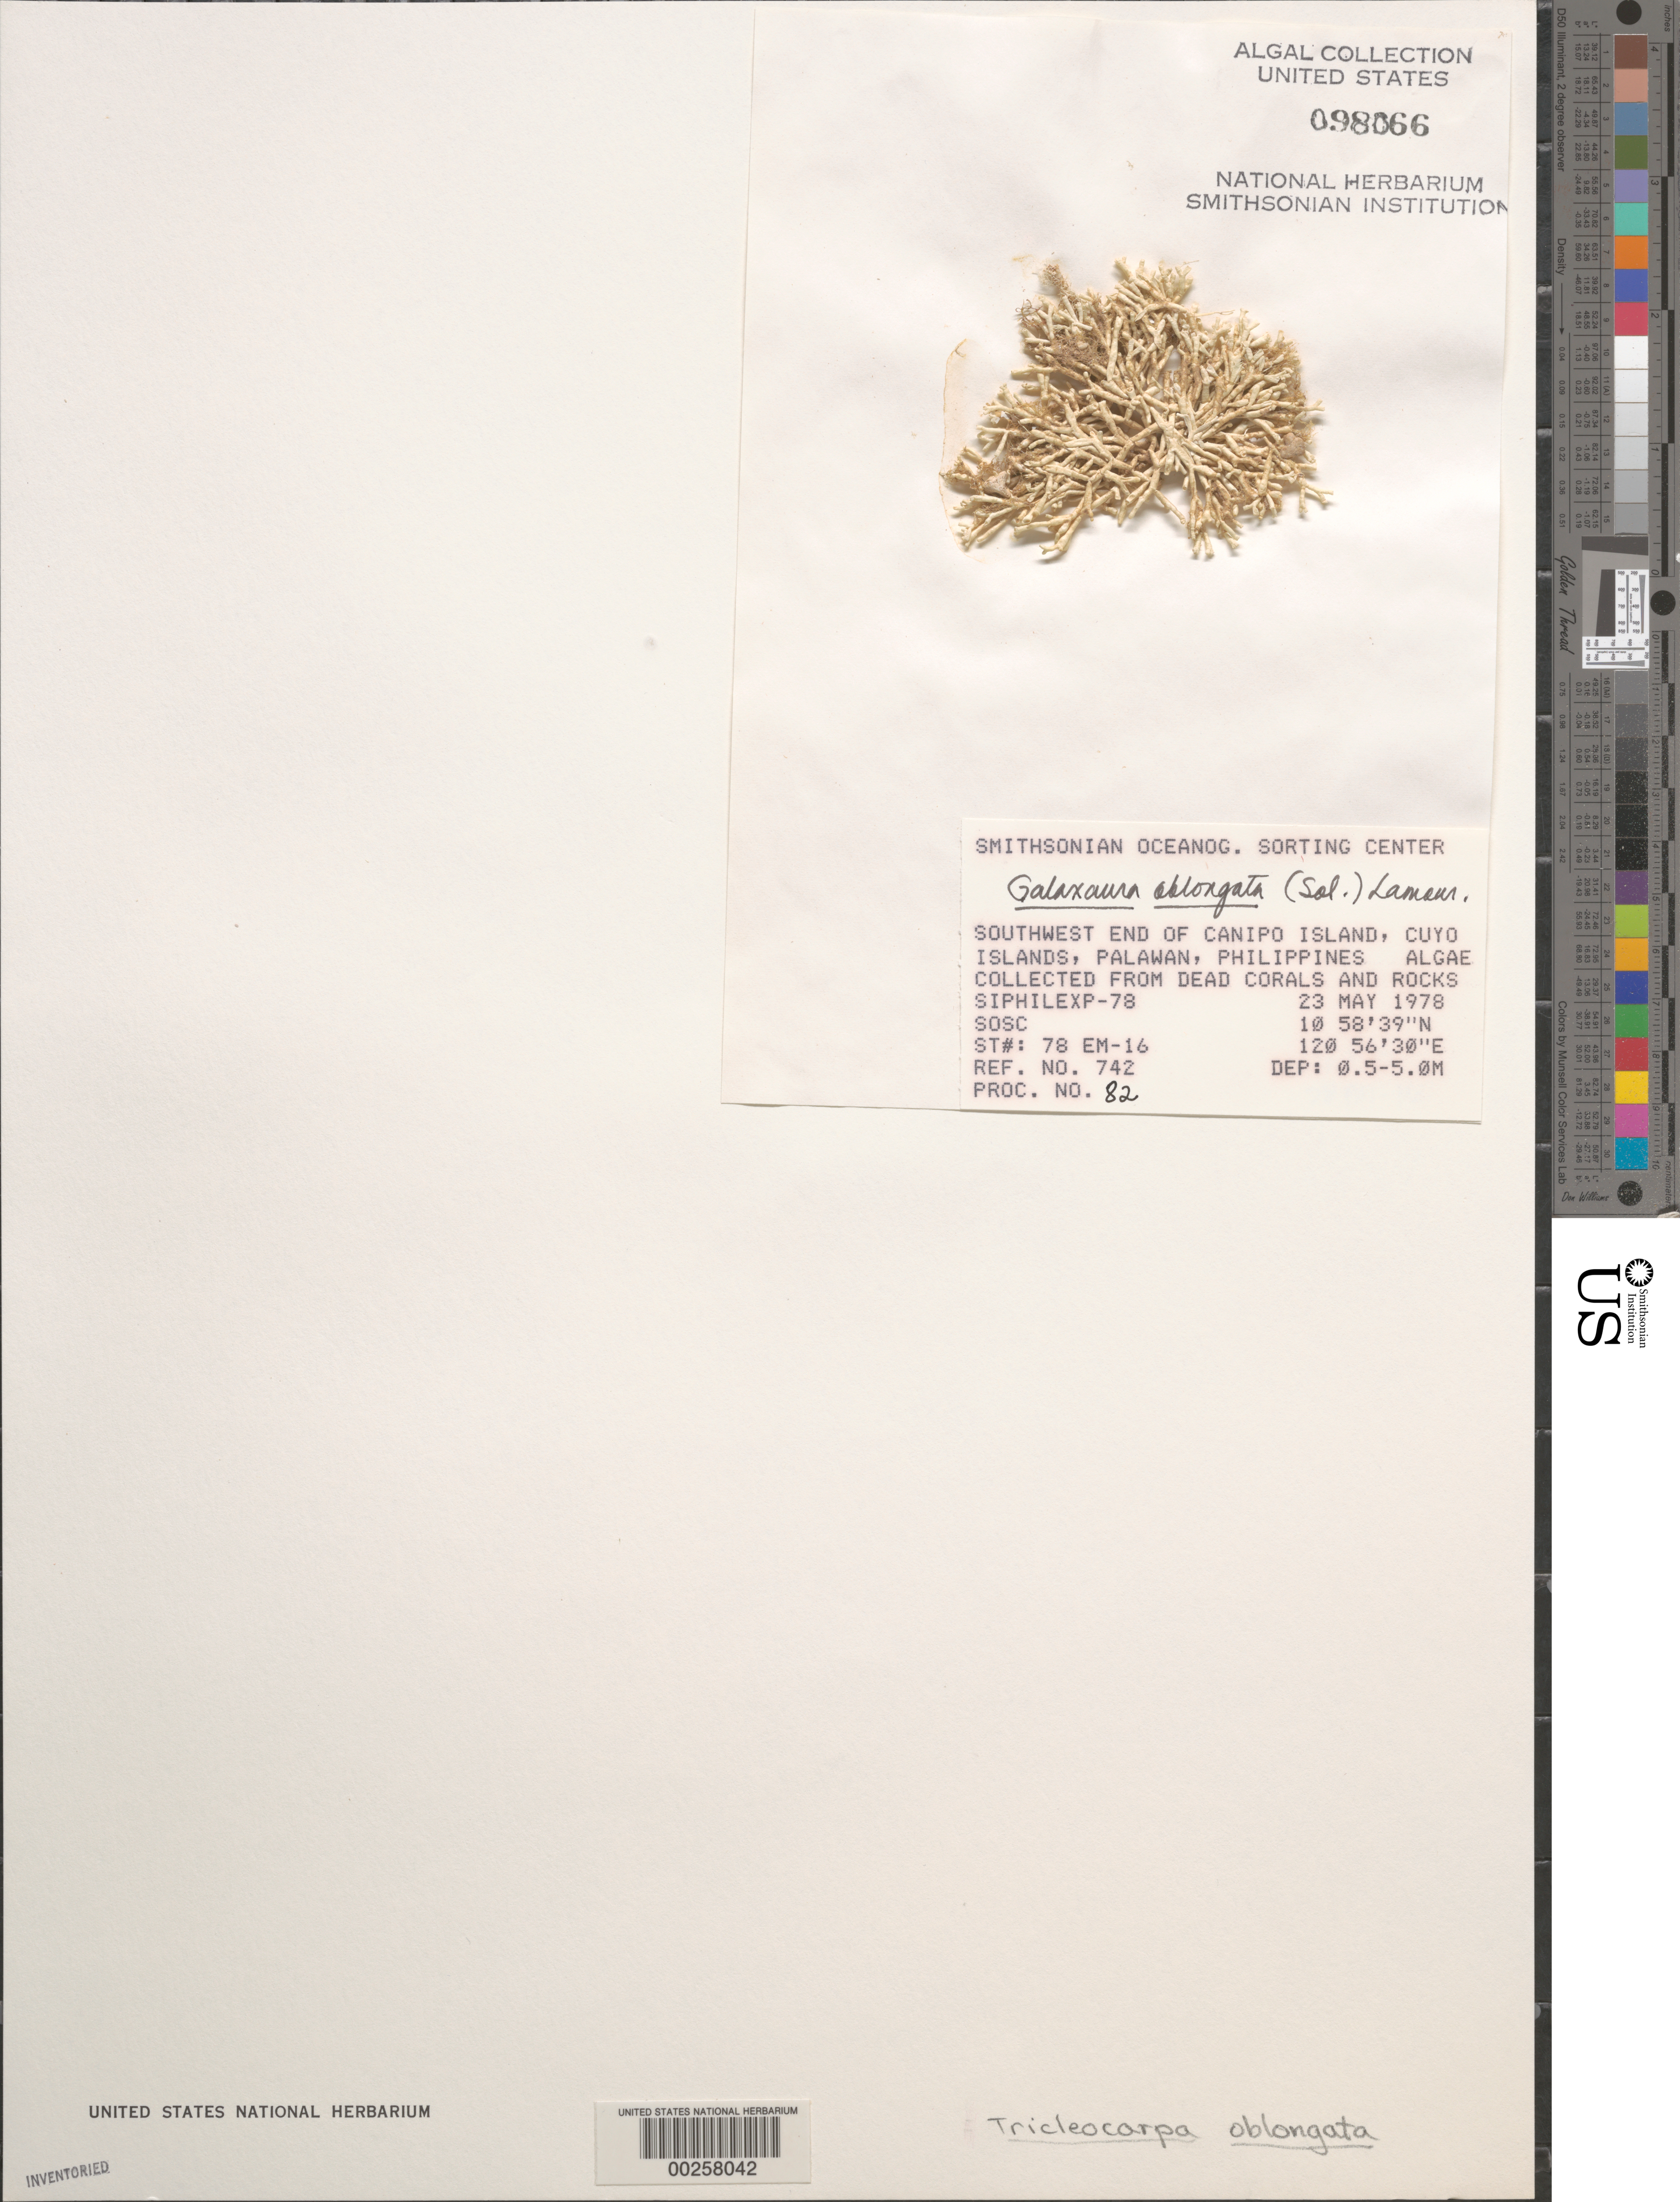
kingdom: Plantae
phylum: Rhodophyta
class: Florideophyceae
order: Nemaliales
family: Galaxauraceae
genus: Tricleocarpa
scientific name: Tricleocarpa fragilis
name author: (L.) Huisman & R.A. Towns.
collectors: SOSC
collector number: Station 78 Em-16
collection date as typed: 23 May 1978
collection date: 1978-05-23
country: Philippines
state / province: Mimaropa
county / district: Palawan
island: Canipo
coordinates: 10 58' 39" N, 120 56' 30" E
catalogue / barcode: US 98066